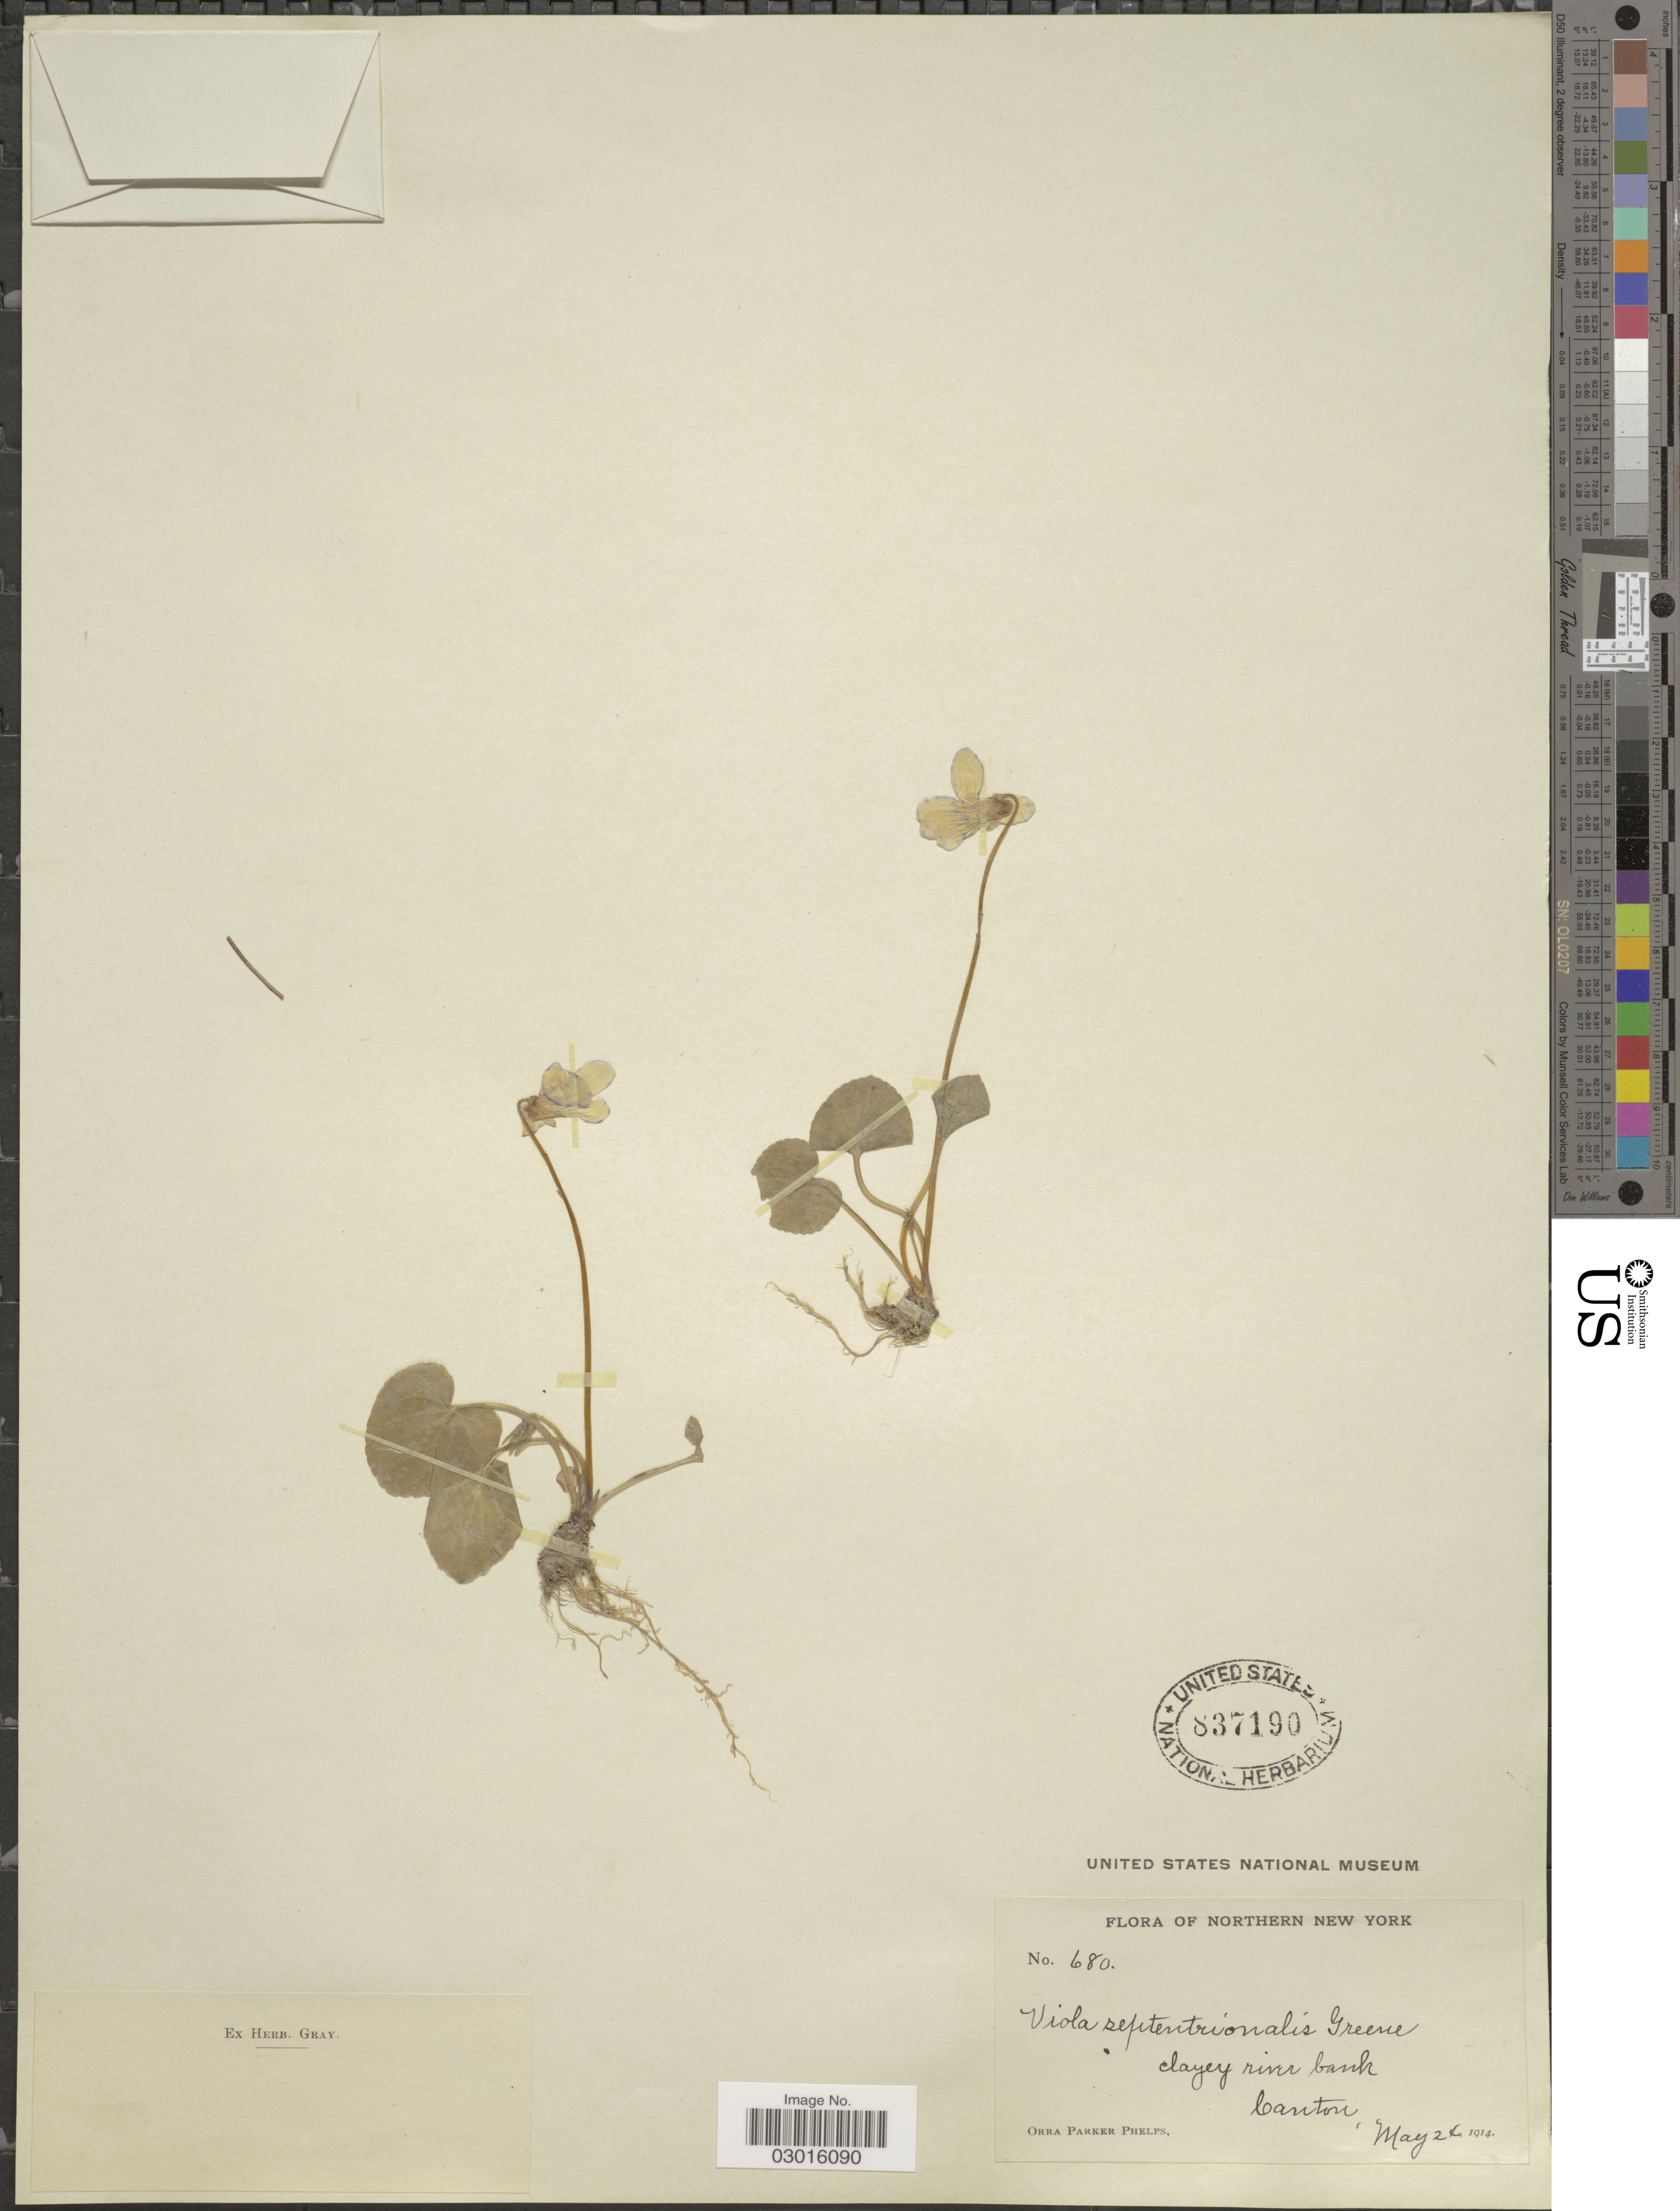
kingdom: Plantae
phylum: Tracheophyta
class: Magnoliopsida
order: Malpighiales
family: Violaceae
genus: Viola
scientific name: Viola nephrophylla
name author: Greene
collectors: O. P. Phelps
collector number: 680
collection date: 1914-05-24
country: United States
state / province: New York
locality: Northern New York, Canton.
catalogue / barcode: US 837190